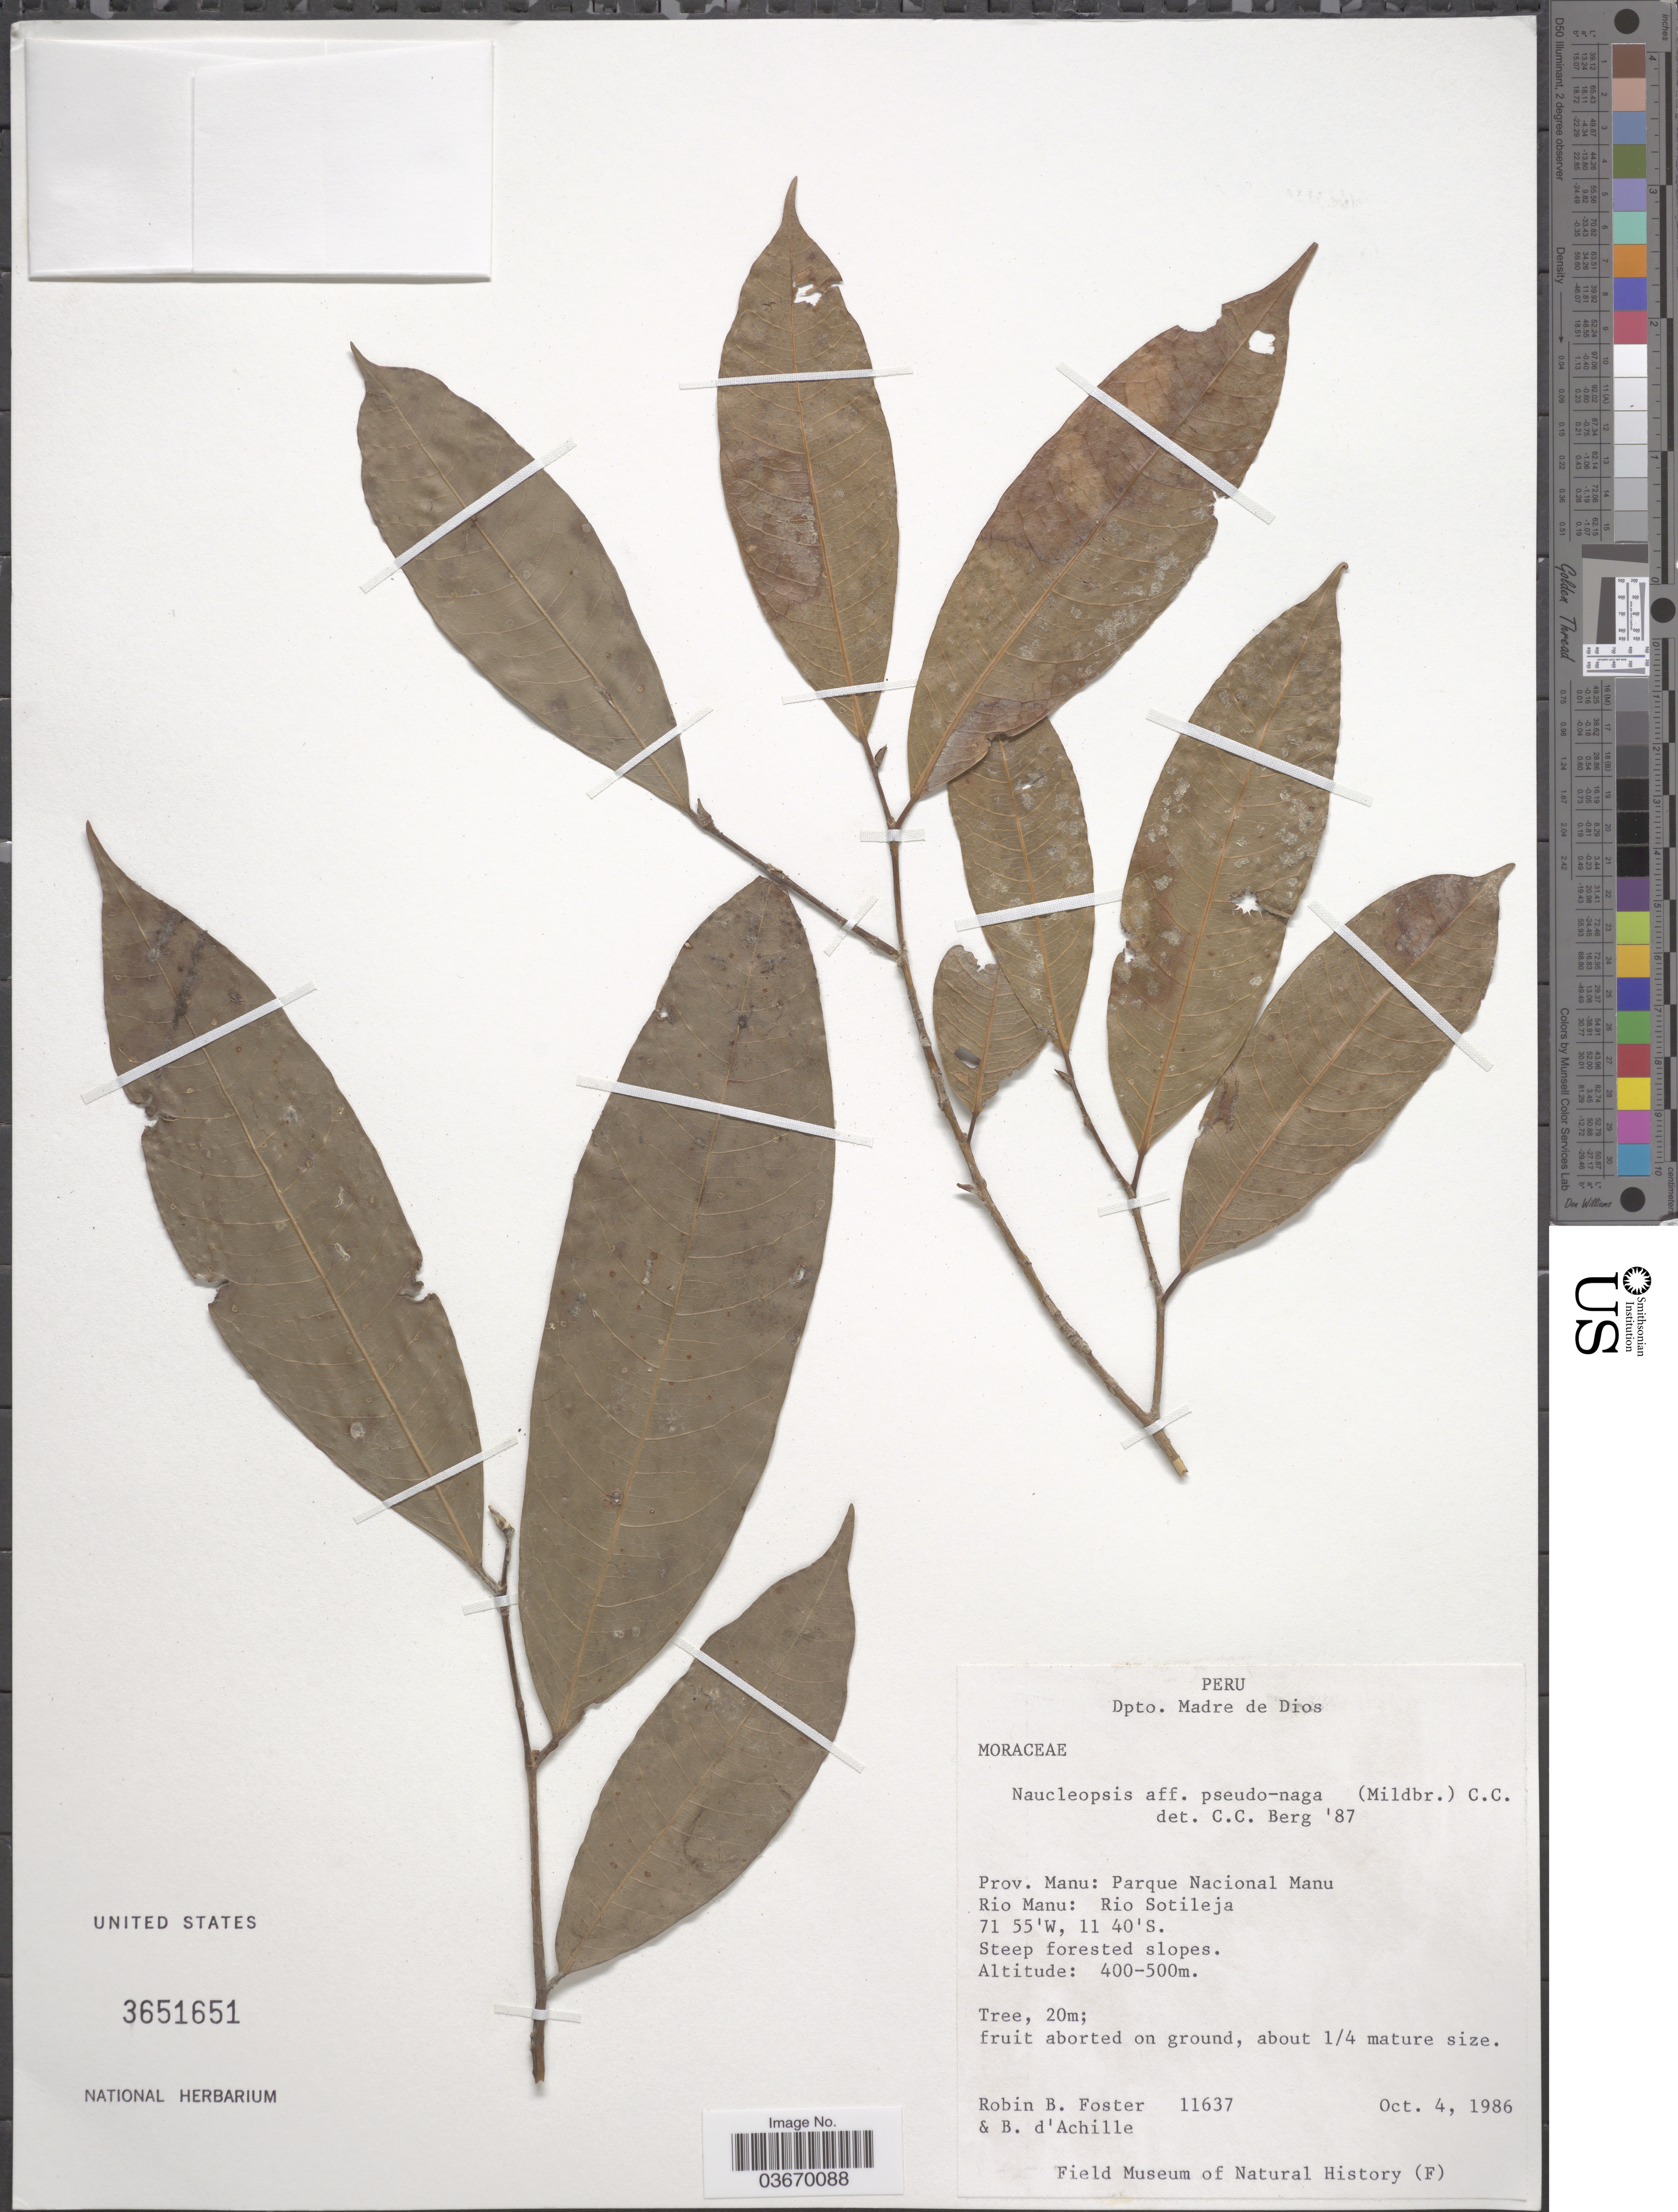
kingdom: Plantae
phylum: Tracheophyta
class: Magnoliopsida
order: Rosales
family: Moraceae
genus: Naucleopsis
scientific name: Naucleopsis pseudonaga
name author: (Mildbr.) C.C. Berg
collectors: R. B. Foster & B. d'Achille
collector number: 11637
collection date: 1986-10-04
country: Peru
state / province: Madre de Dios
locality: Dpto. Madre de Dios. Prov. Manu: Parque Nacional Manu. Rio Manu: Rio Sotileja.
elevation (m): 400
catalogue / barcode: US 3651651